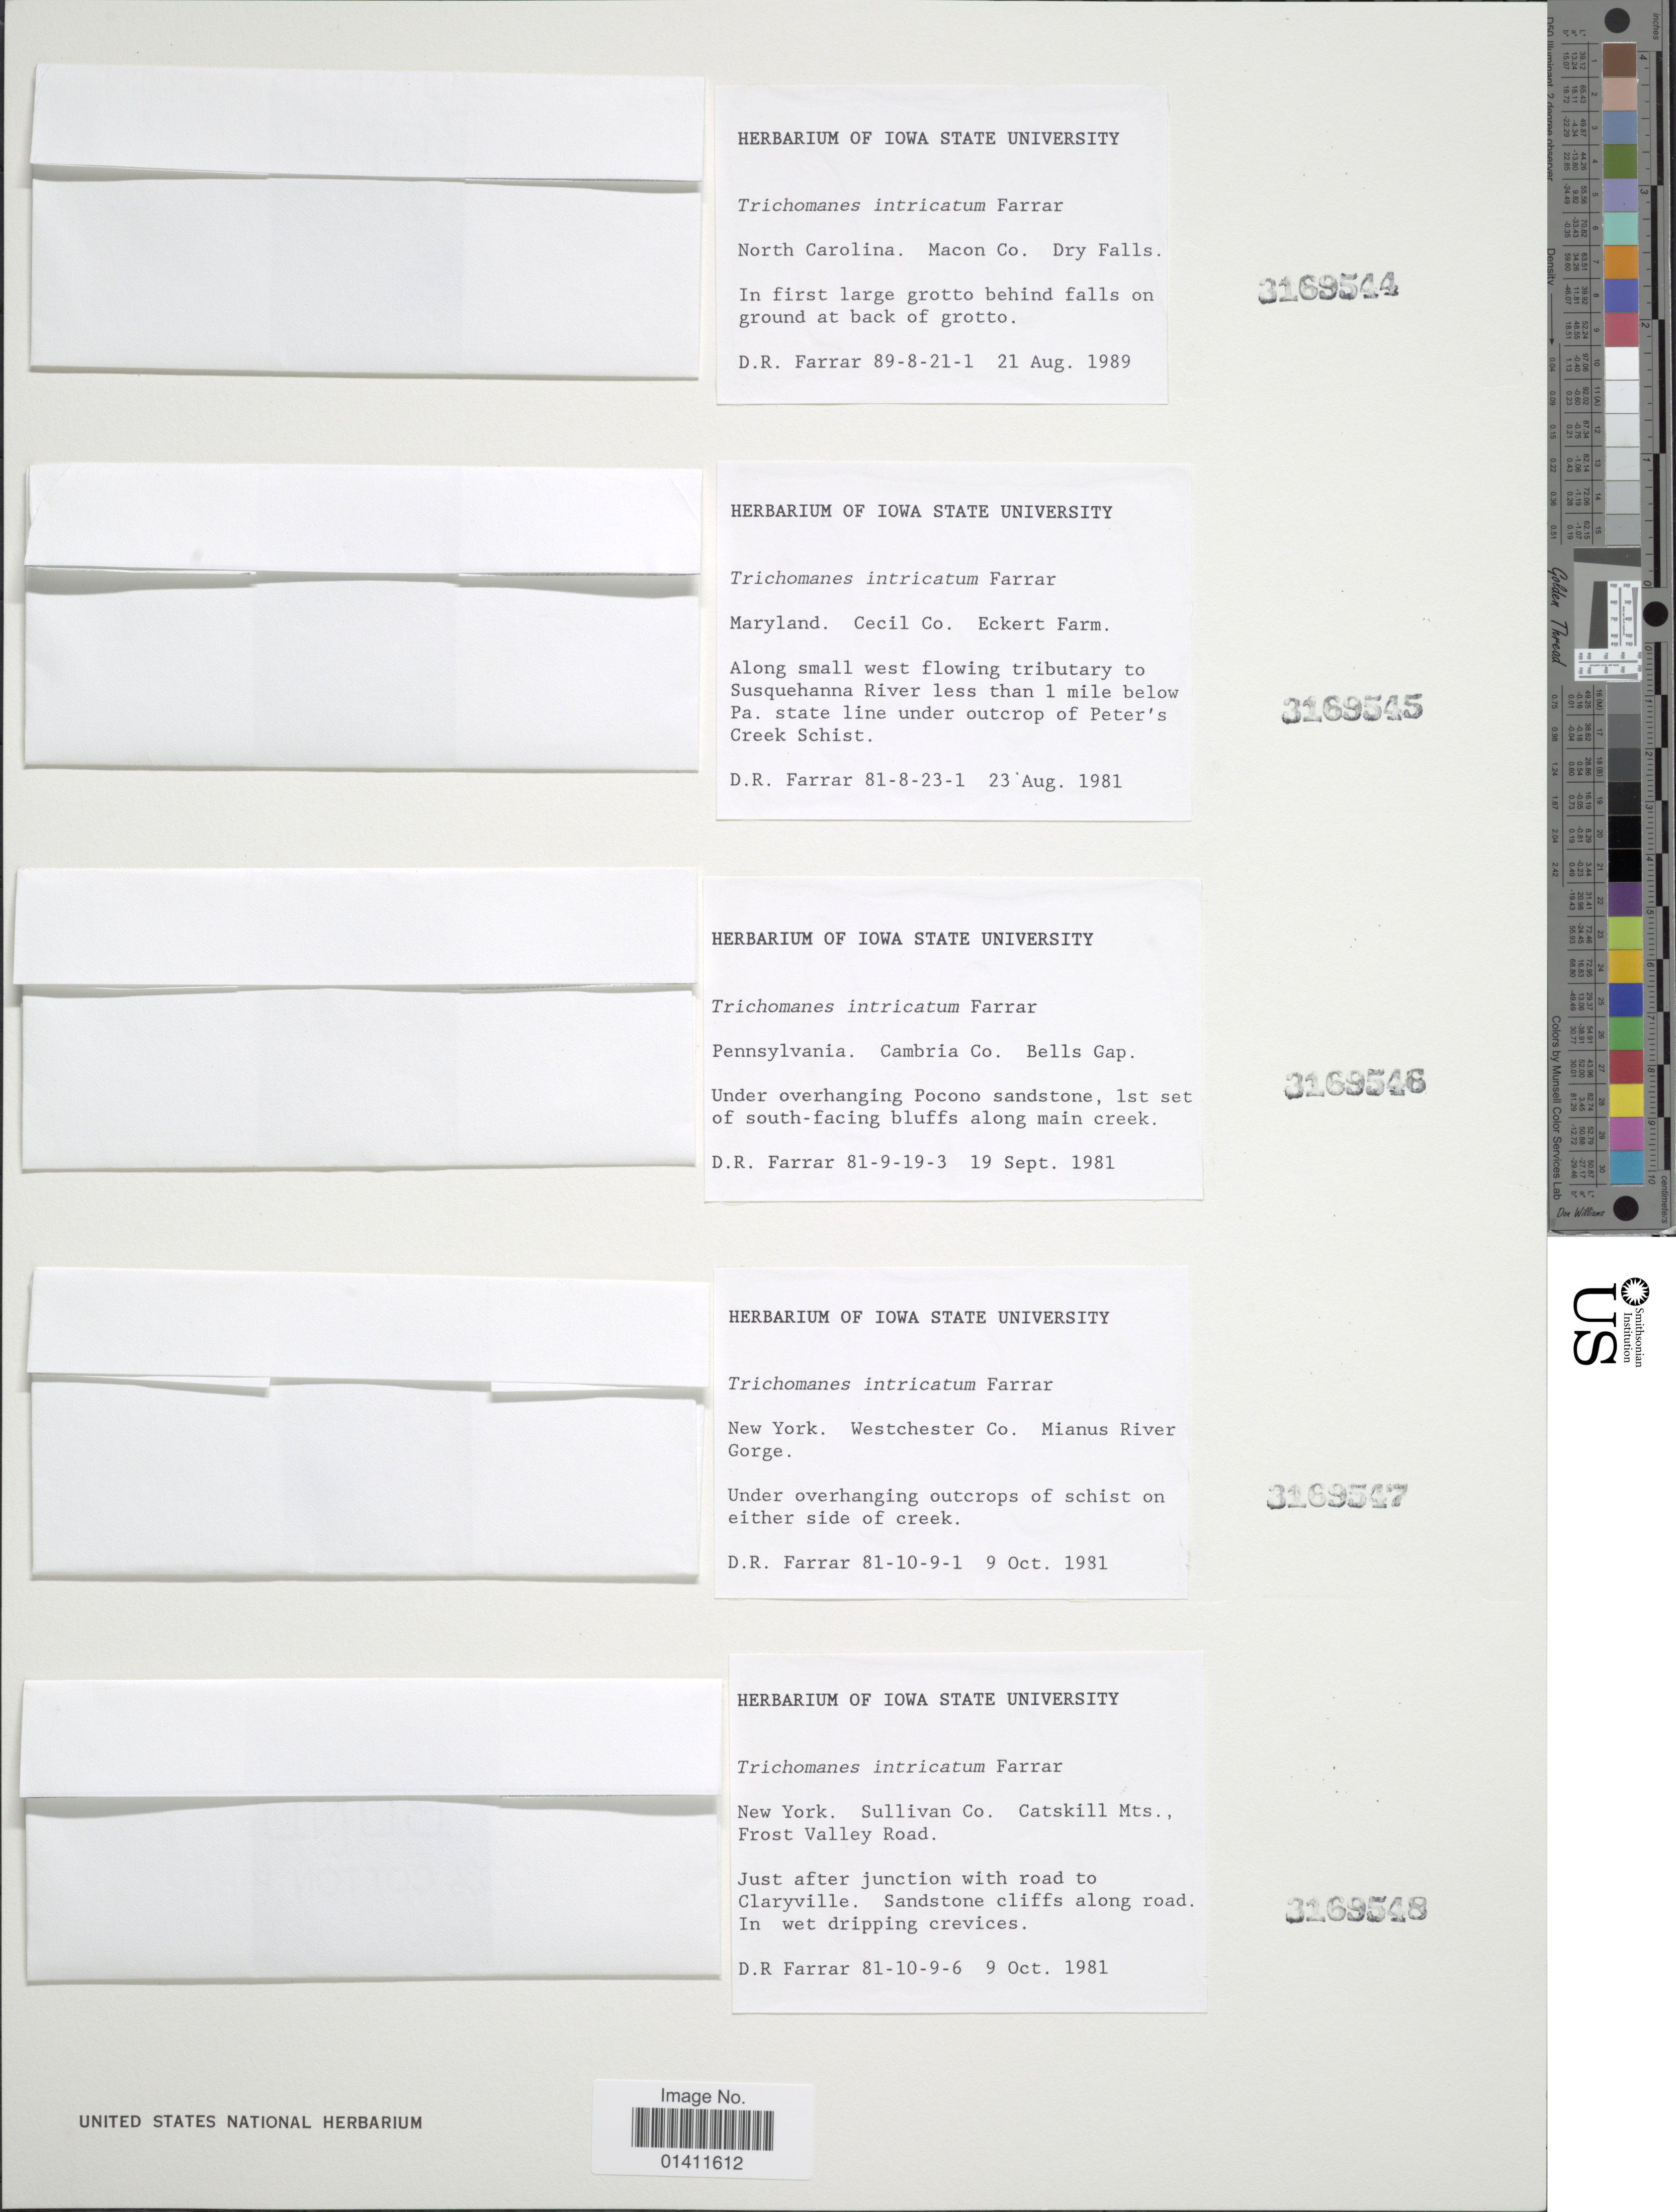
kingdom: Plantae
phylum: Tracheophyta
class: Polypodiopsida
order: Hymenophyllales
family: Hymenophyllaceae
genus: Vandenboschia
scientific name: Vandenboschia intricatum (Farrar) comb. ined., 2015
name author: (Farrar)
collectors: D. R. Farrar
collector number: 89-8-21-1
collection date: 1989-08-21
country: United States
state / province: North Carolina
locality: Macon Co. Dry Falls. In first large grotto behind falls on ground at back of grotto.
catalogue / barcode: US 3169544